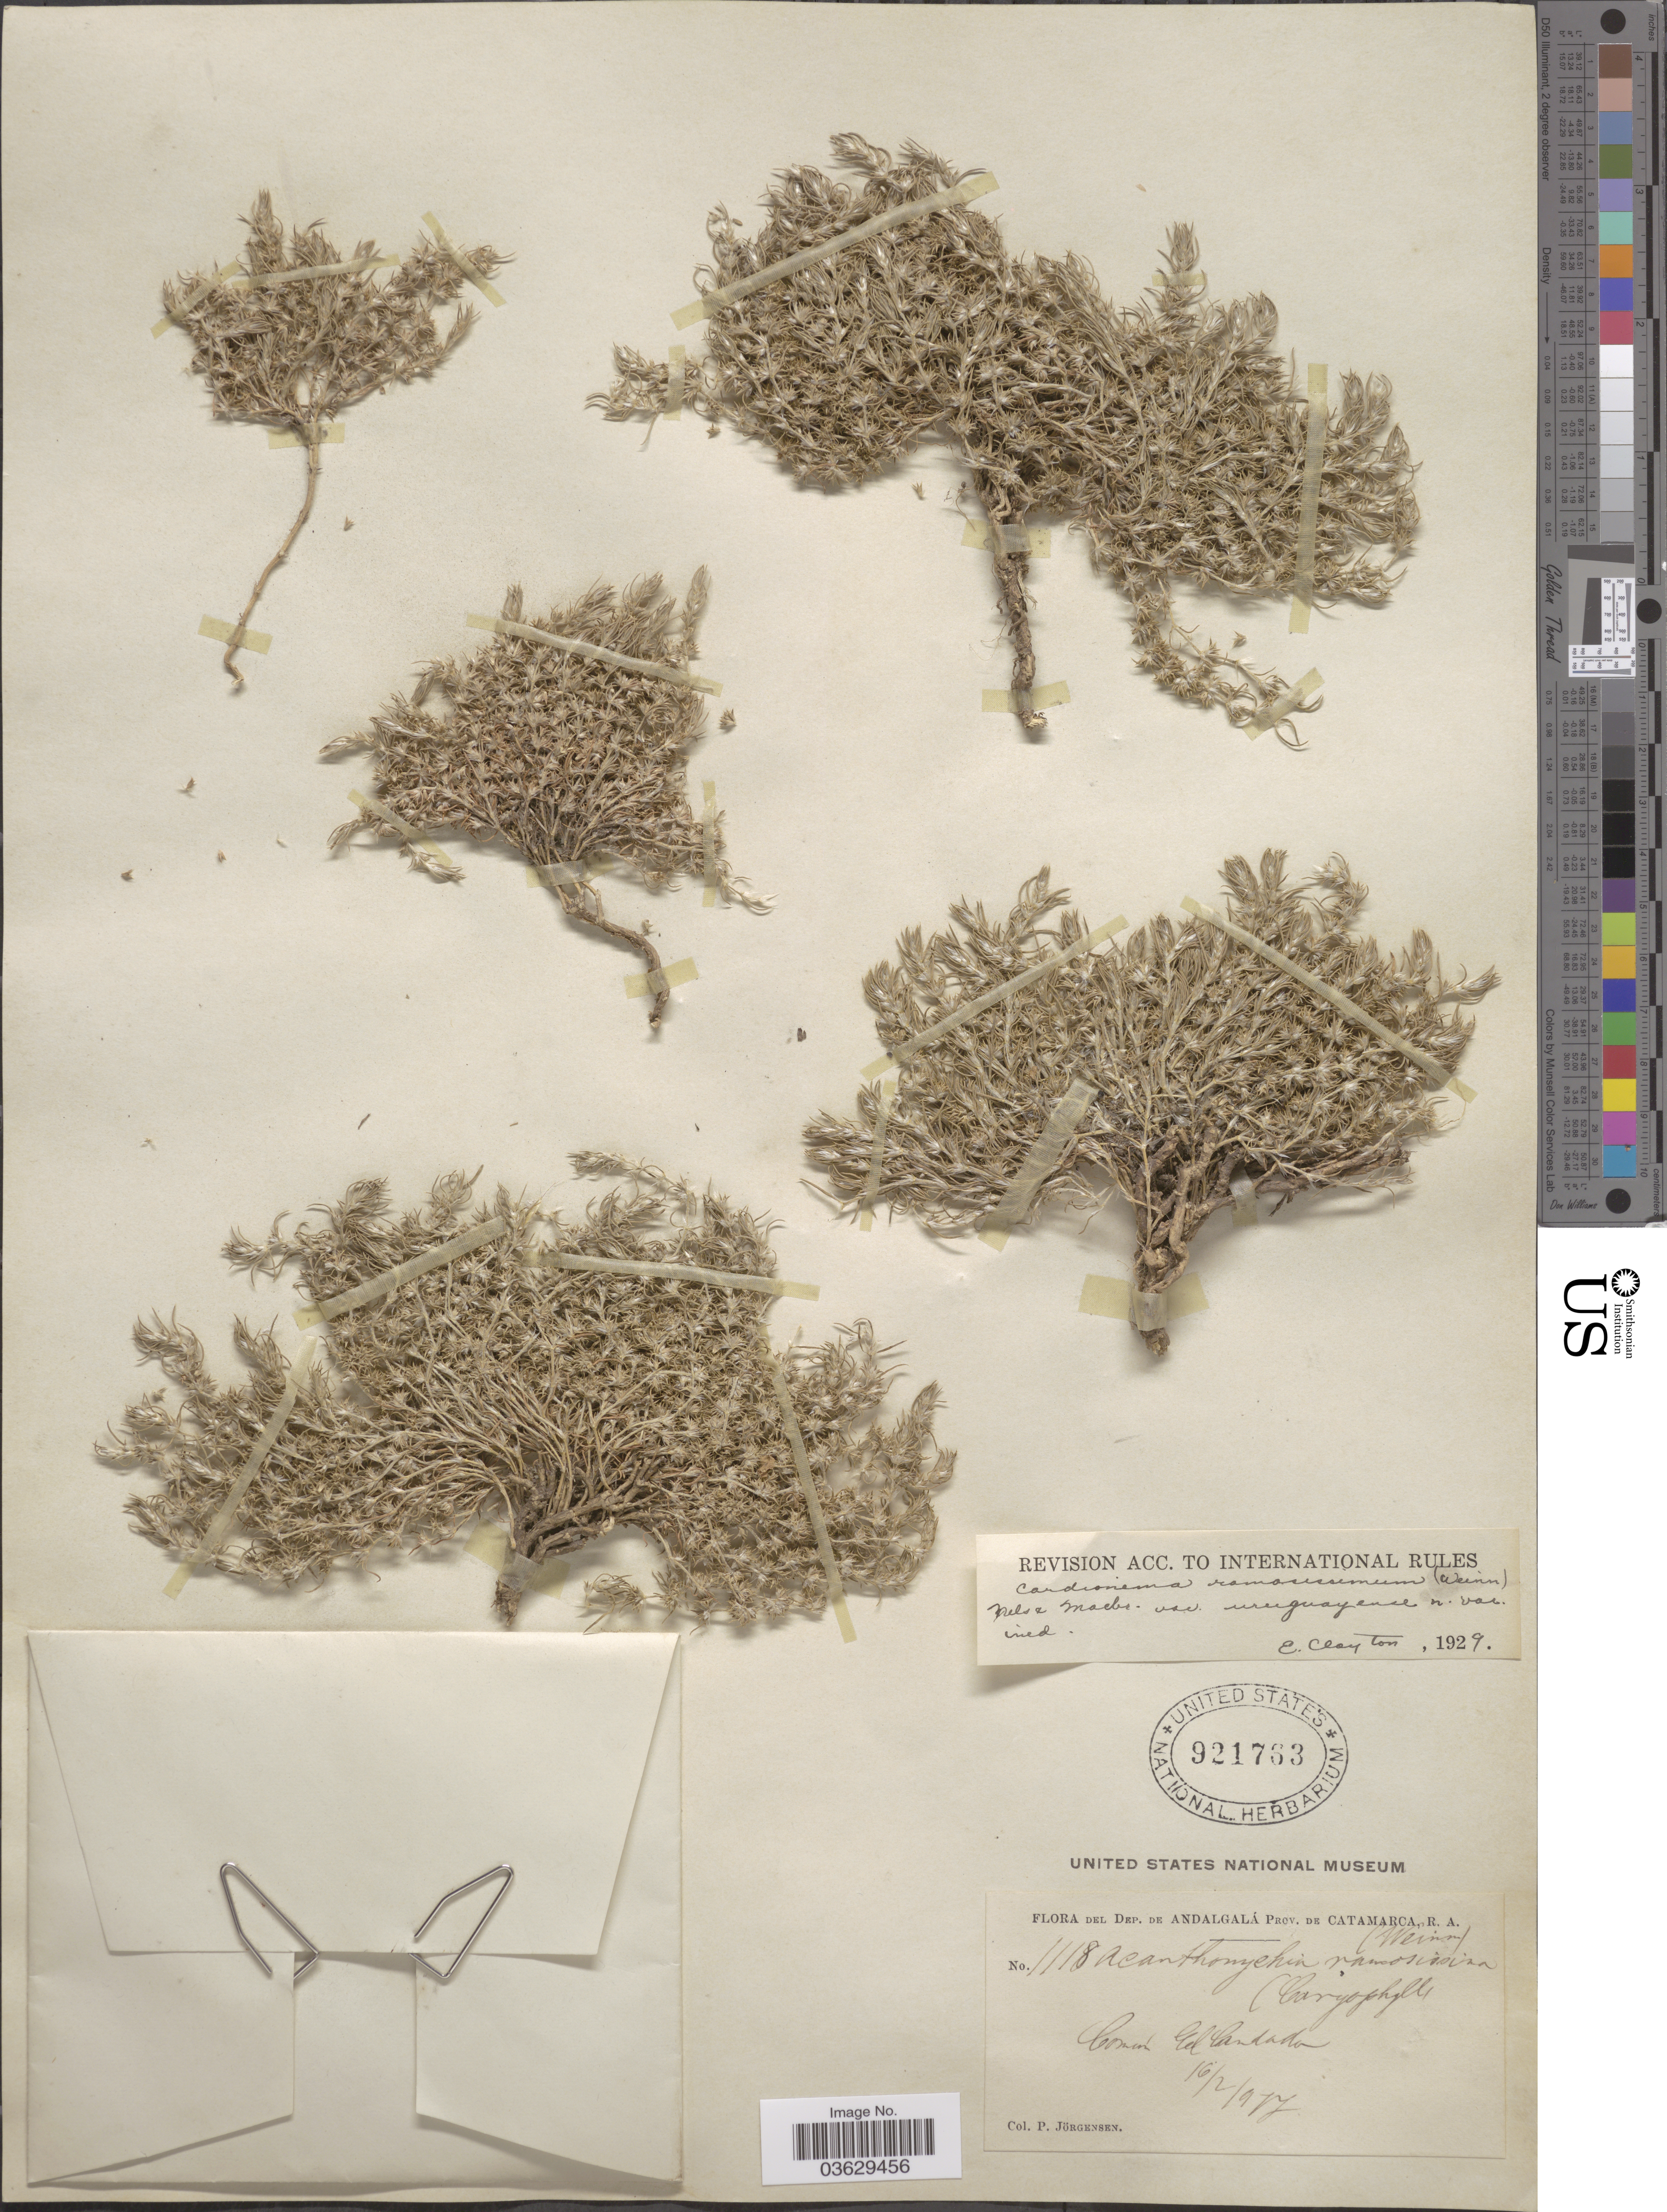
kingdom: Plantae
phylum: Tracheophyta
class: Magnoliopsida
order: Caryophyllales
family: Caryophyllaceae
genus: Cardionema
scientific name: Cardionema ramosissimum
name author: (Weinm.) A. Nelson & J.F. Macbr.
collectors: P. Jörgensen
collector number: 118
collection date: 1977-02-16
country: Argentina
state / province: Catamarca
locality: Dep. de Andalgalá. Común El Candado.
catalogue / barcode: US 921763